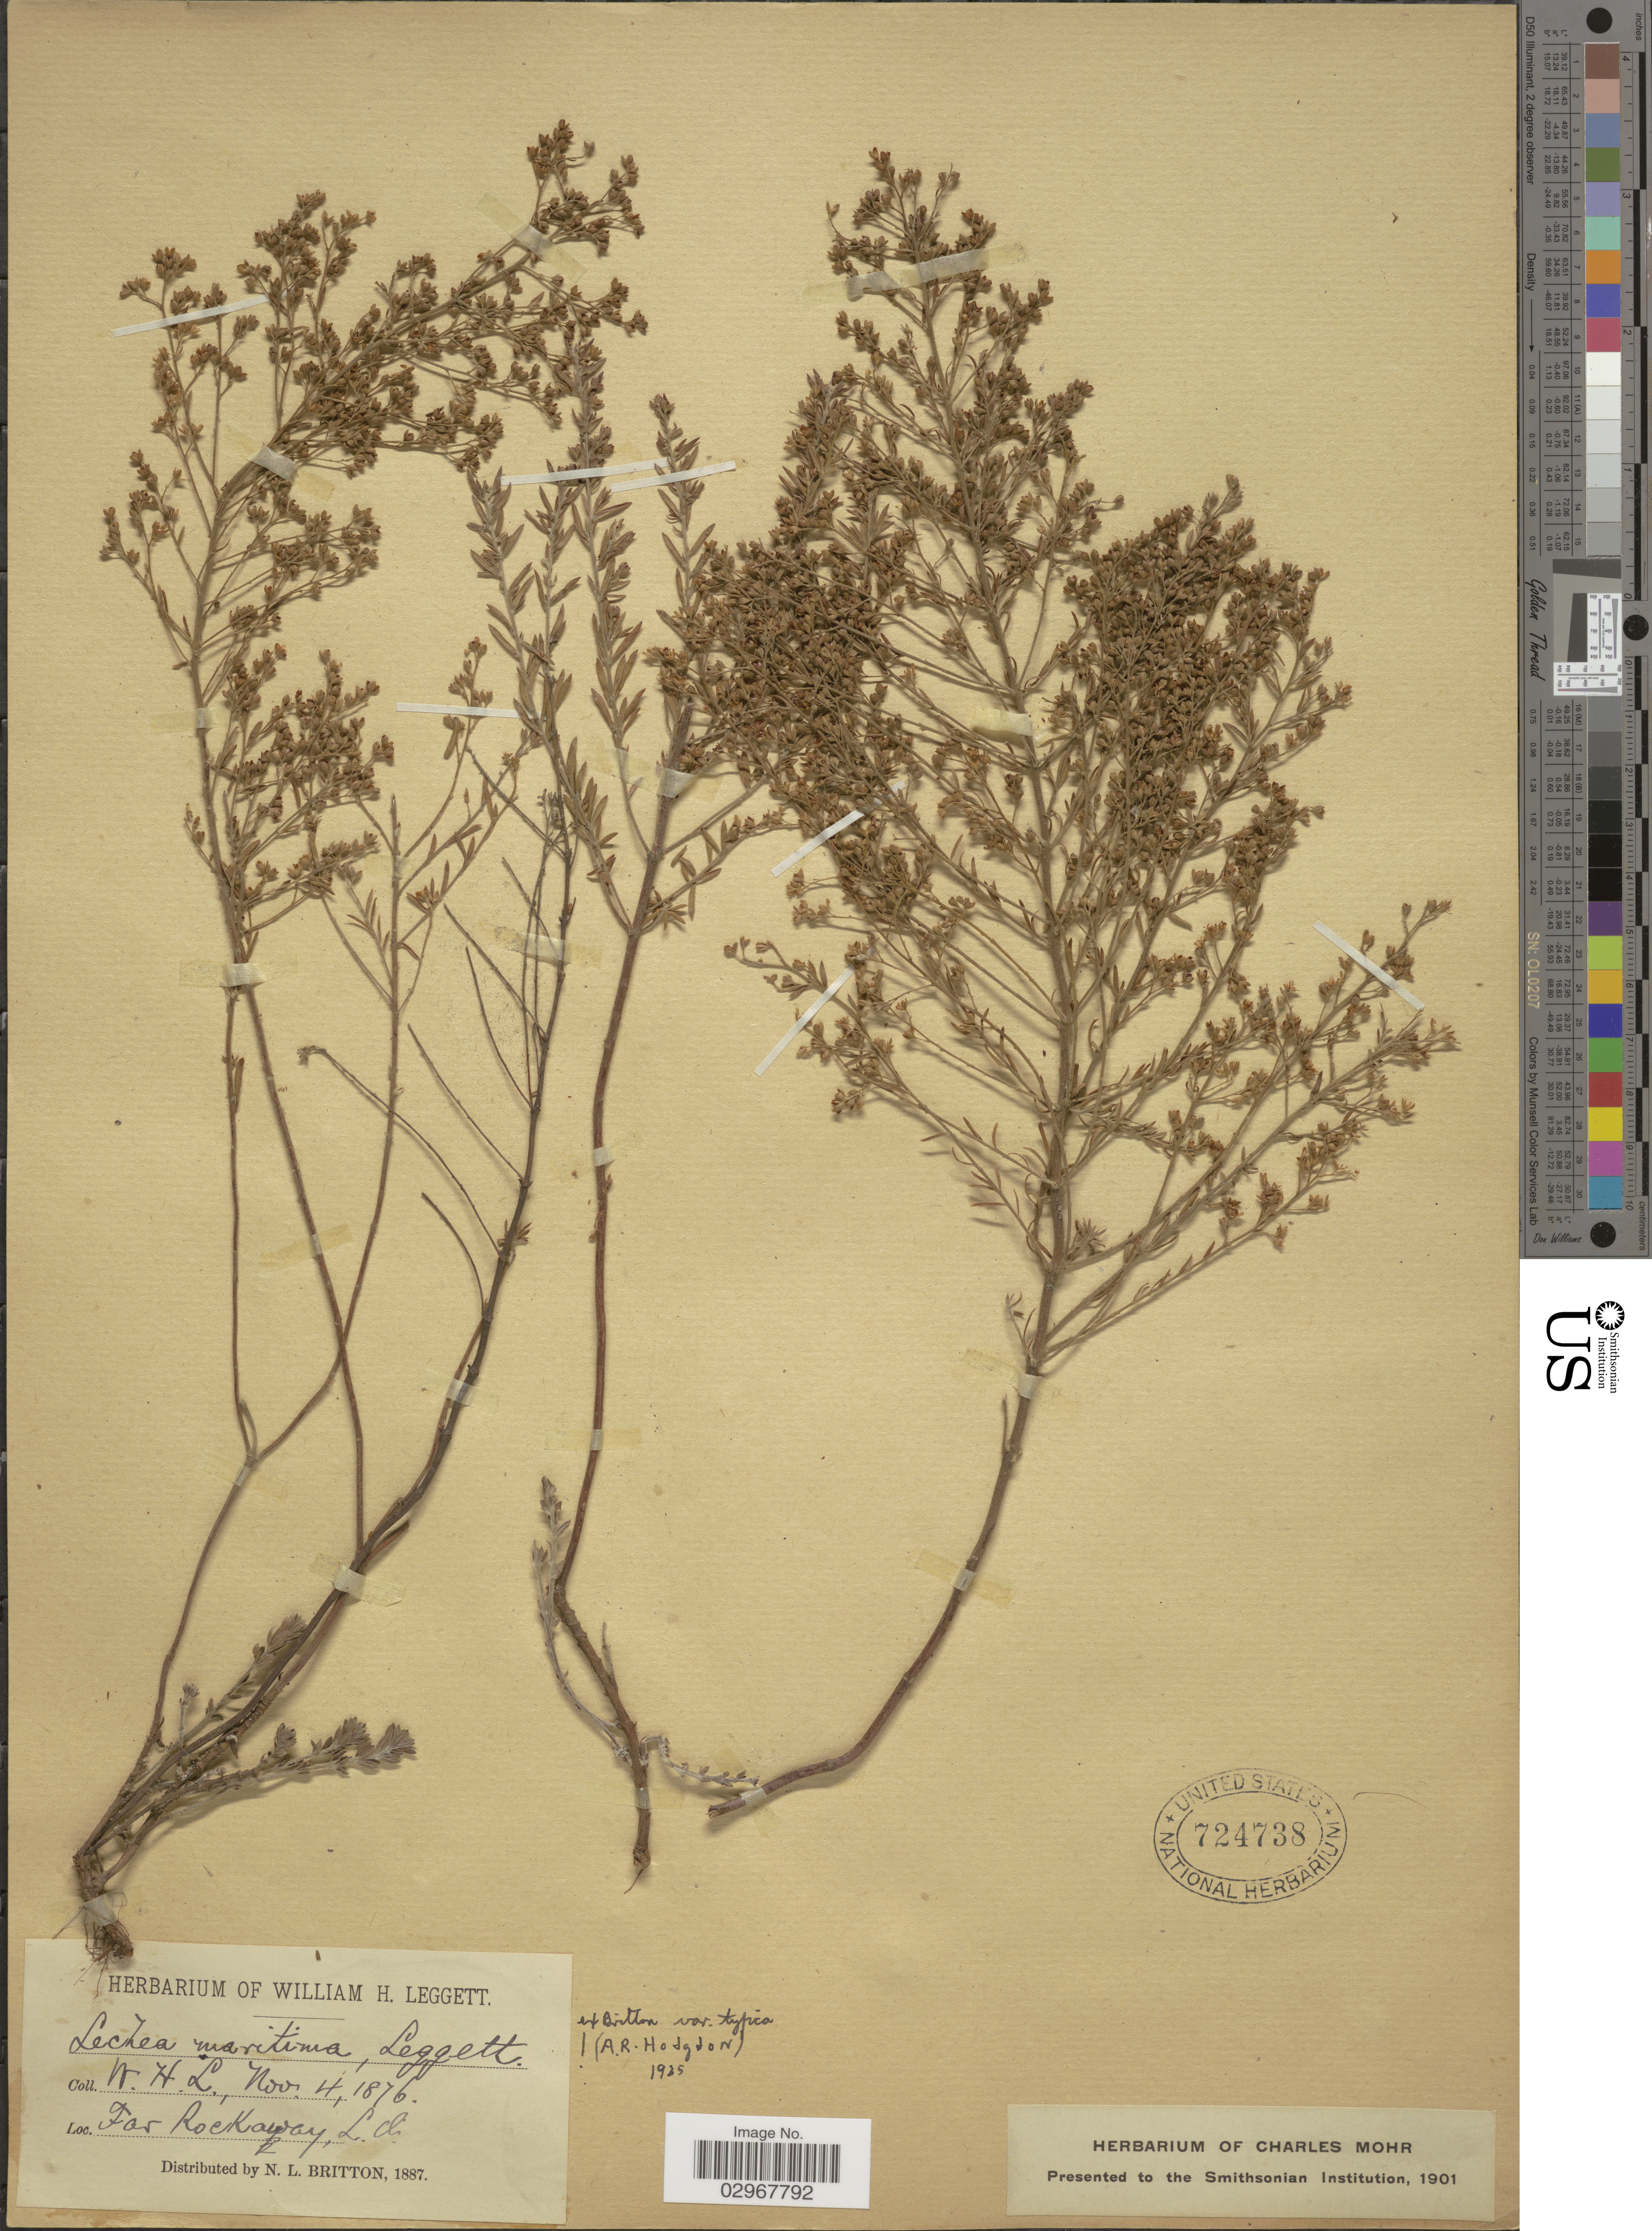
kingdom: Plantae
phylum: Tracheophyta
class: Magnoliopsida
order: Malvales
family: Cistaceae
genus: Lechea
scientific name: Lechea maritima var. typica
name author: Hodgdon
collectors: W. Leggett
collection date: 1876-11-04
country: United States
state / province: New York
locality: Far Rockaway, L. il.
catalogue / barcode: US 724738